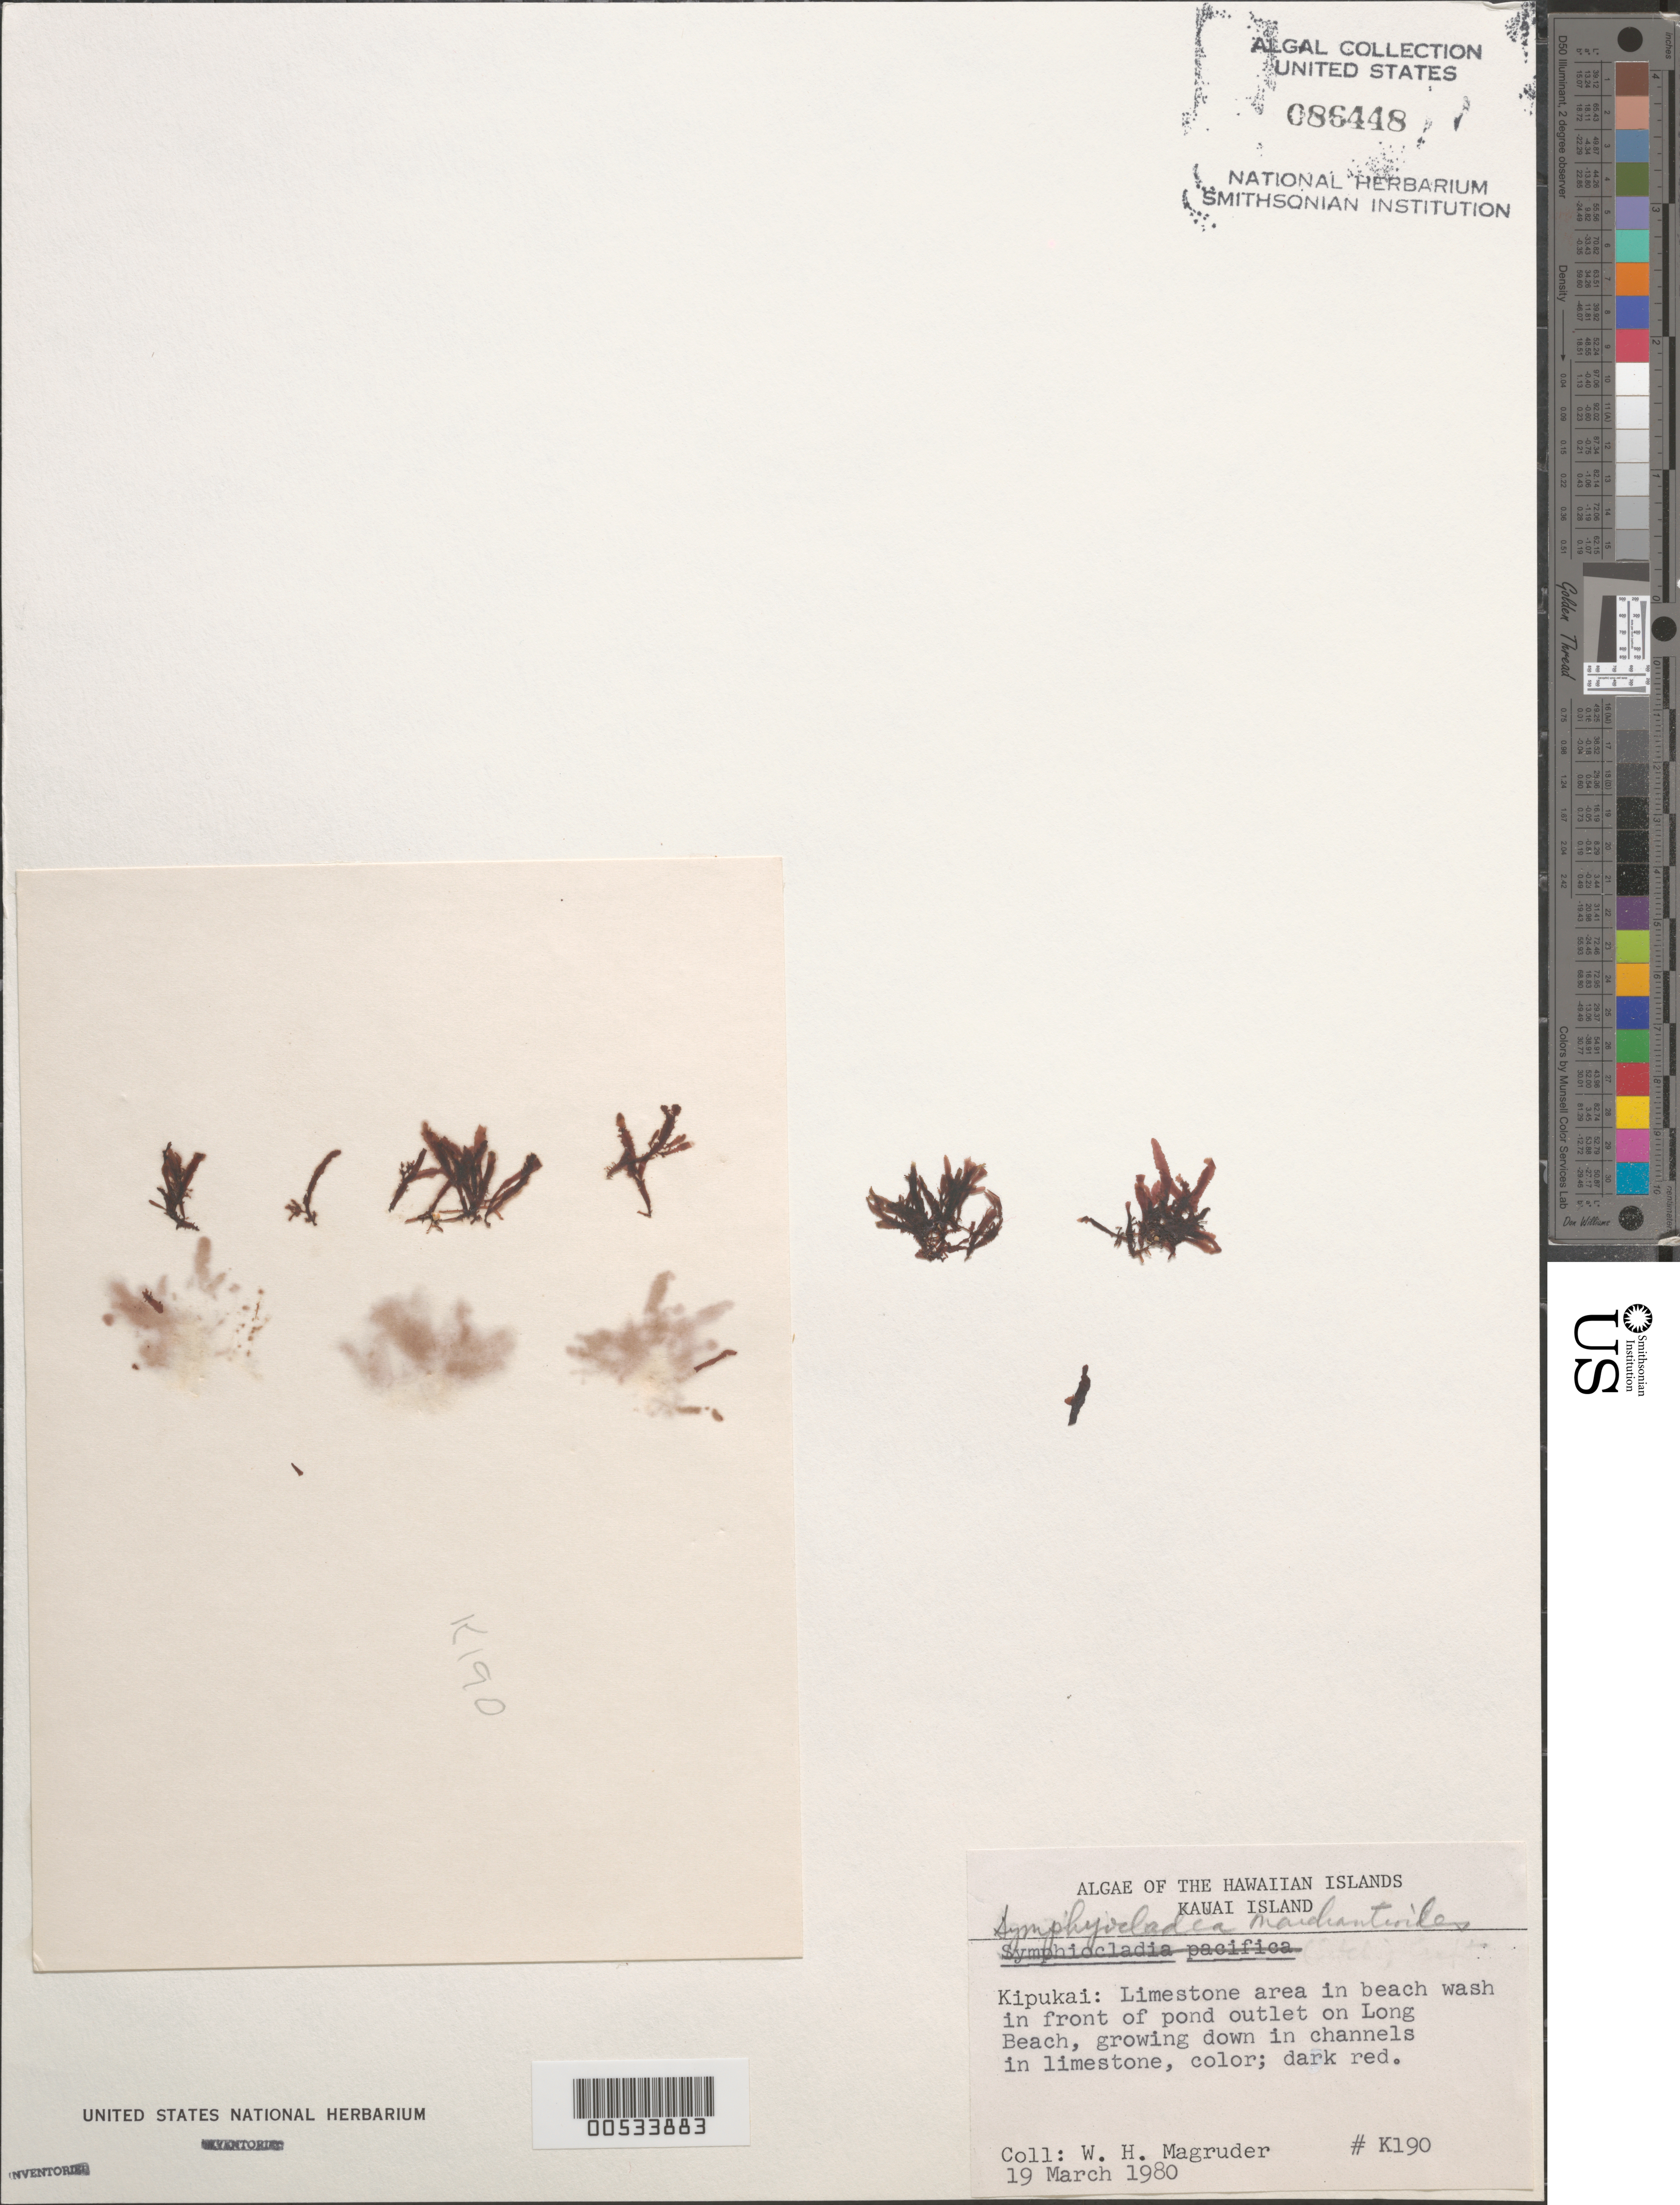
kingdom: Plantae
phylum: Rhodophyta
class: Florideophyceae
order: Ceramiales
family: Rhodomelaceae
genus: Symphyocladia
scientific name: Symphyocladia marchantioides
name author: (Harv. in Hook. f.) Falkenb. in F. Schmitz & Falkenb.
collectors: W. Magruder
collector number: K190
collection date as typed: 19 Mar 1980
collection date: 1980-03-19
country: United States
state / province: Hawaii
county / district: Kauai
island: Kaua'i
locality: Kipukai, Long Beach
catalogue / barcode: US 86448